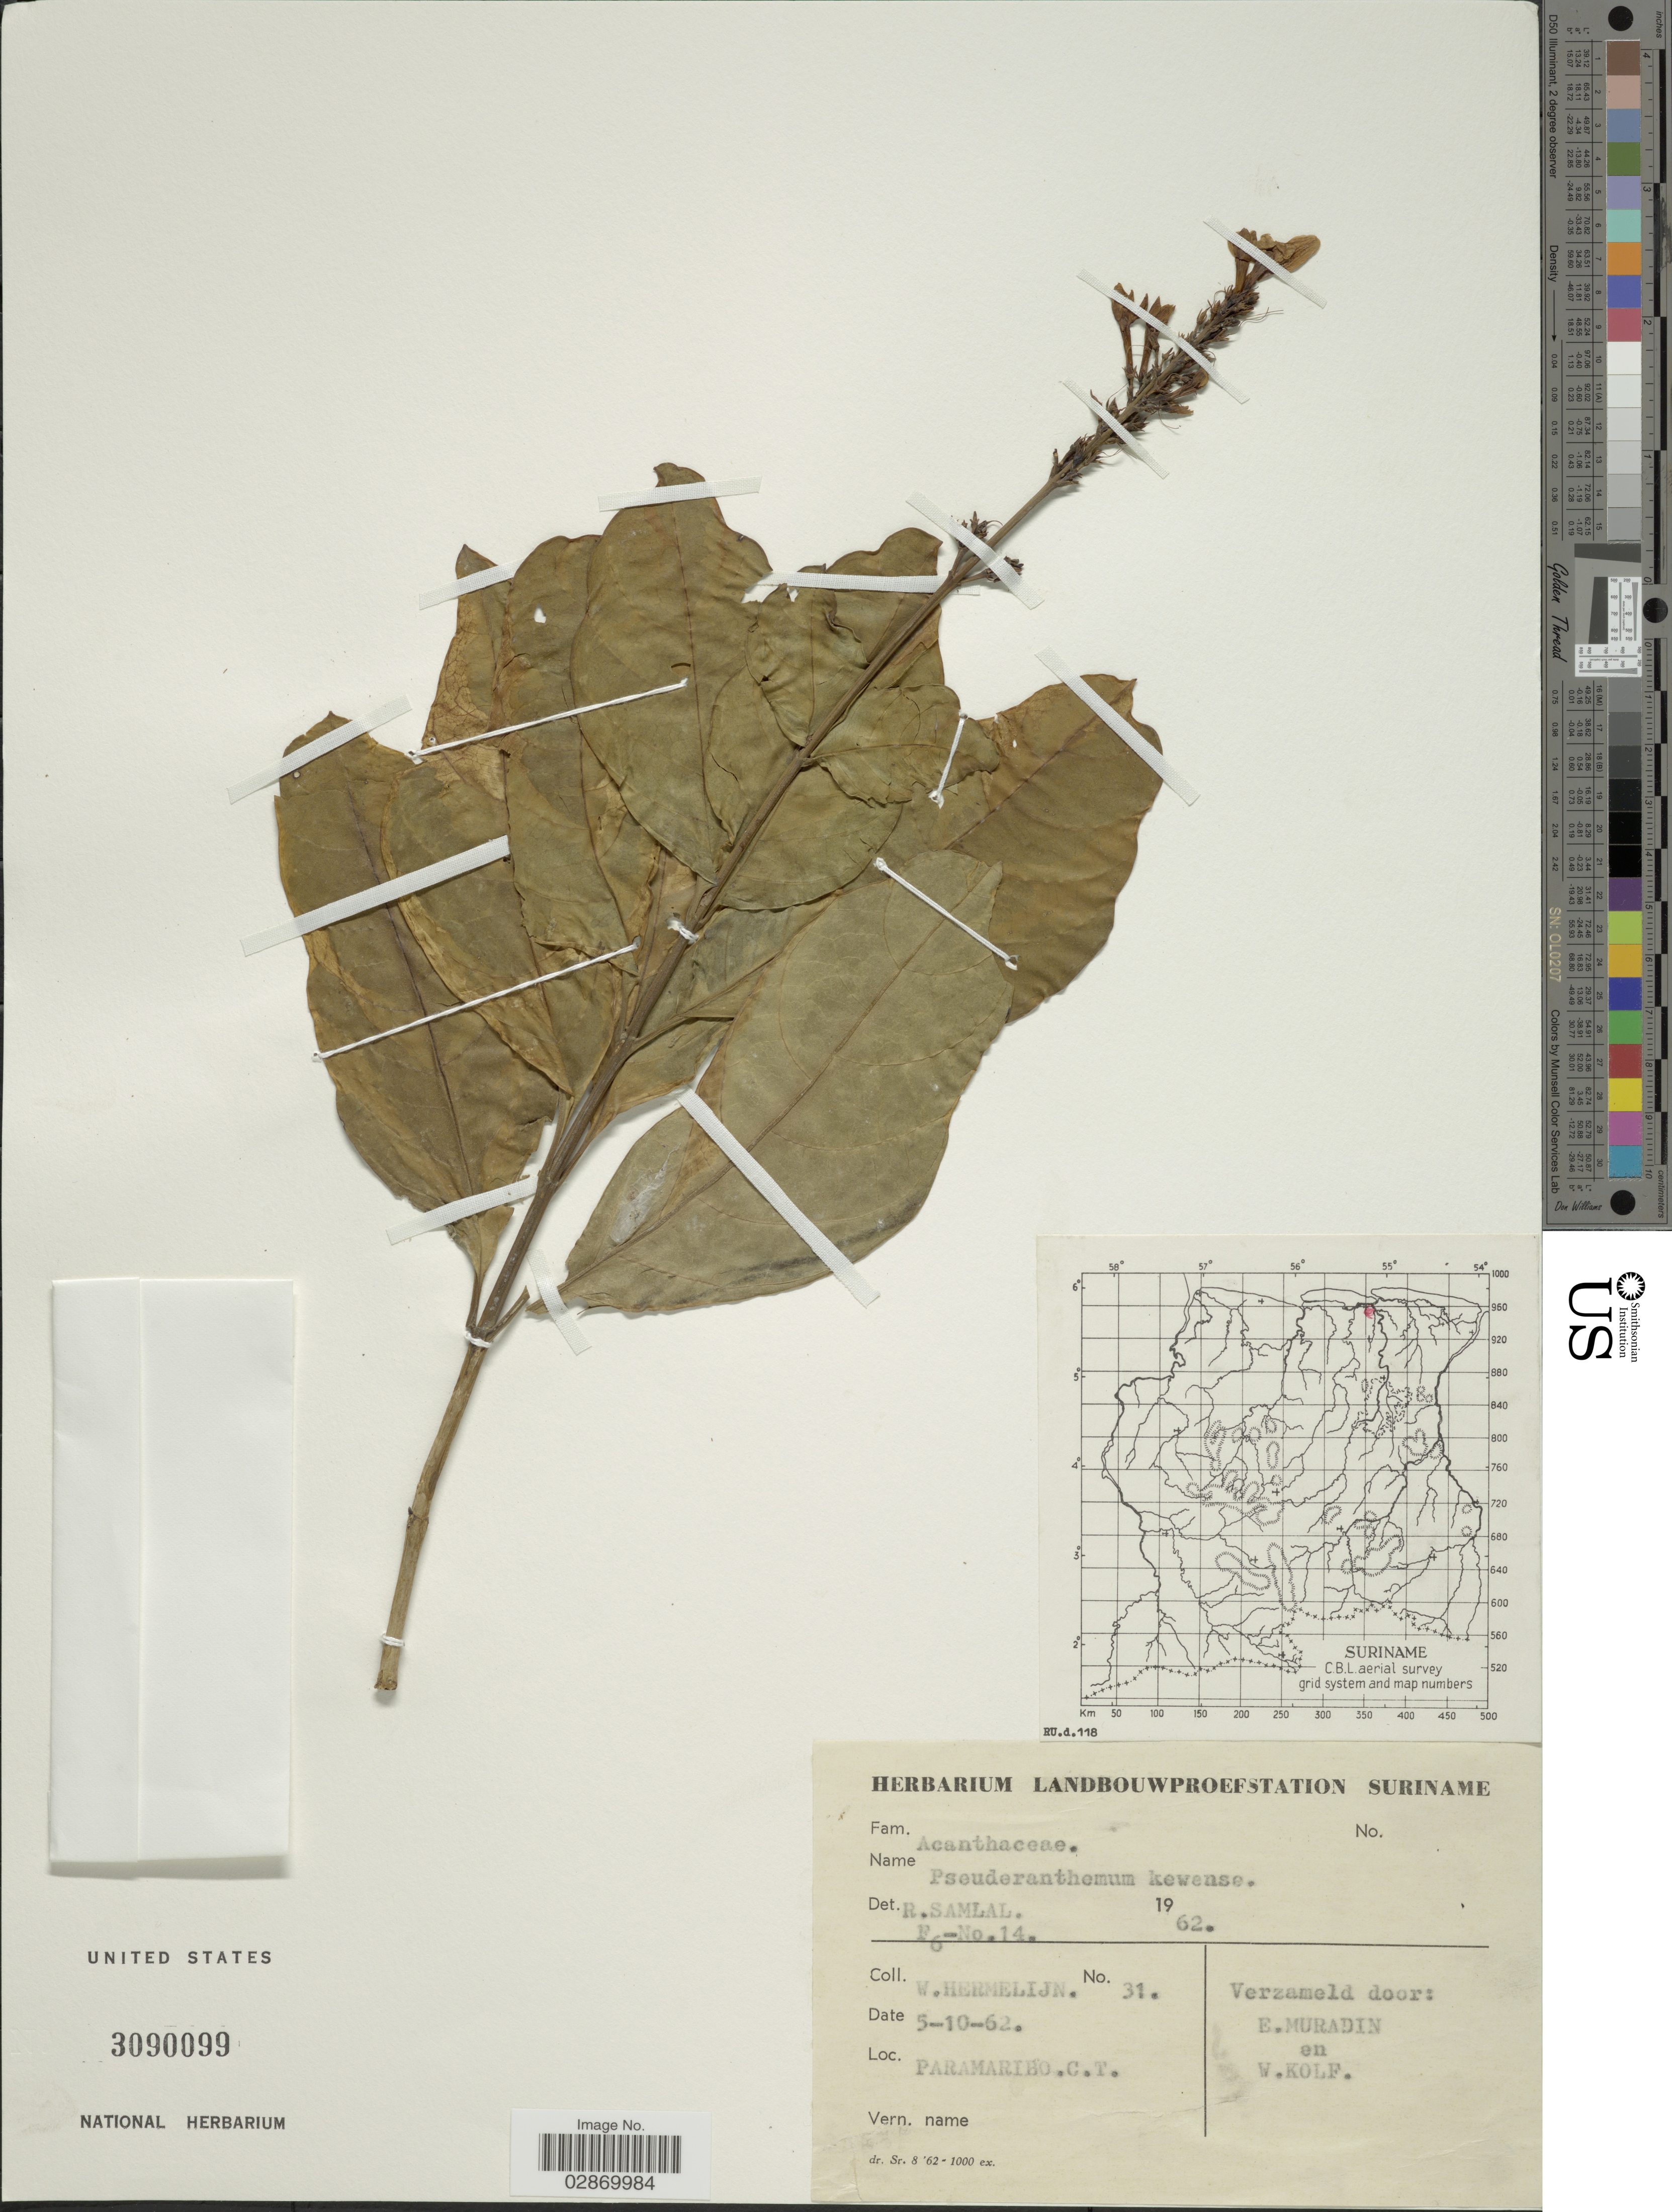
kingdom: Plantae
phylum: Tracheophyta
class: Magnoliopsida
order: Lamiales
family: Acanthaceae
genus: Pseuderanthemum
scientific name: Pseuderanthemum kewense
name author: L.H. Bailey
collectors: W. Hermelijn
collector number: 31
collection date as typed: Transcribed d/m/y: 5/10/62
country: Suriname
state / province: Paramaribo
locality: C.T.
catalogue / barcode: US 3090099